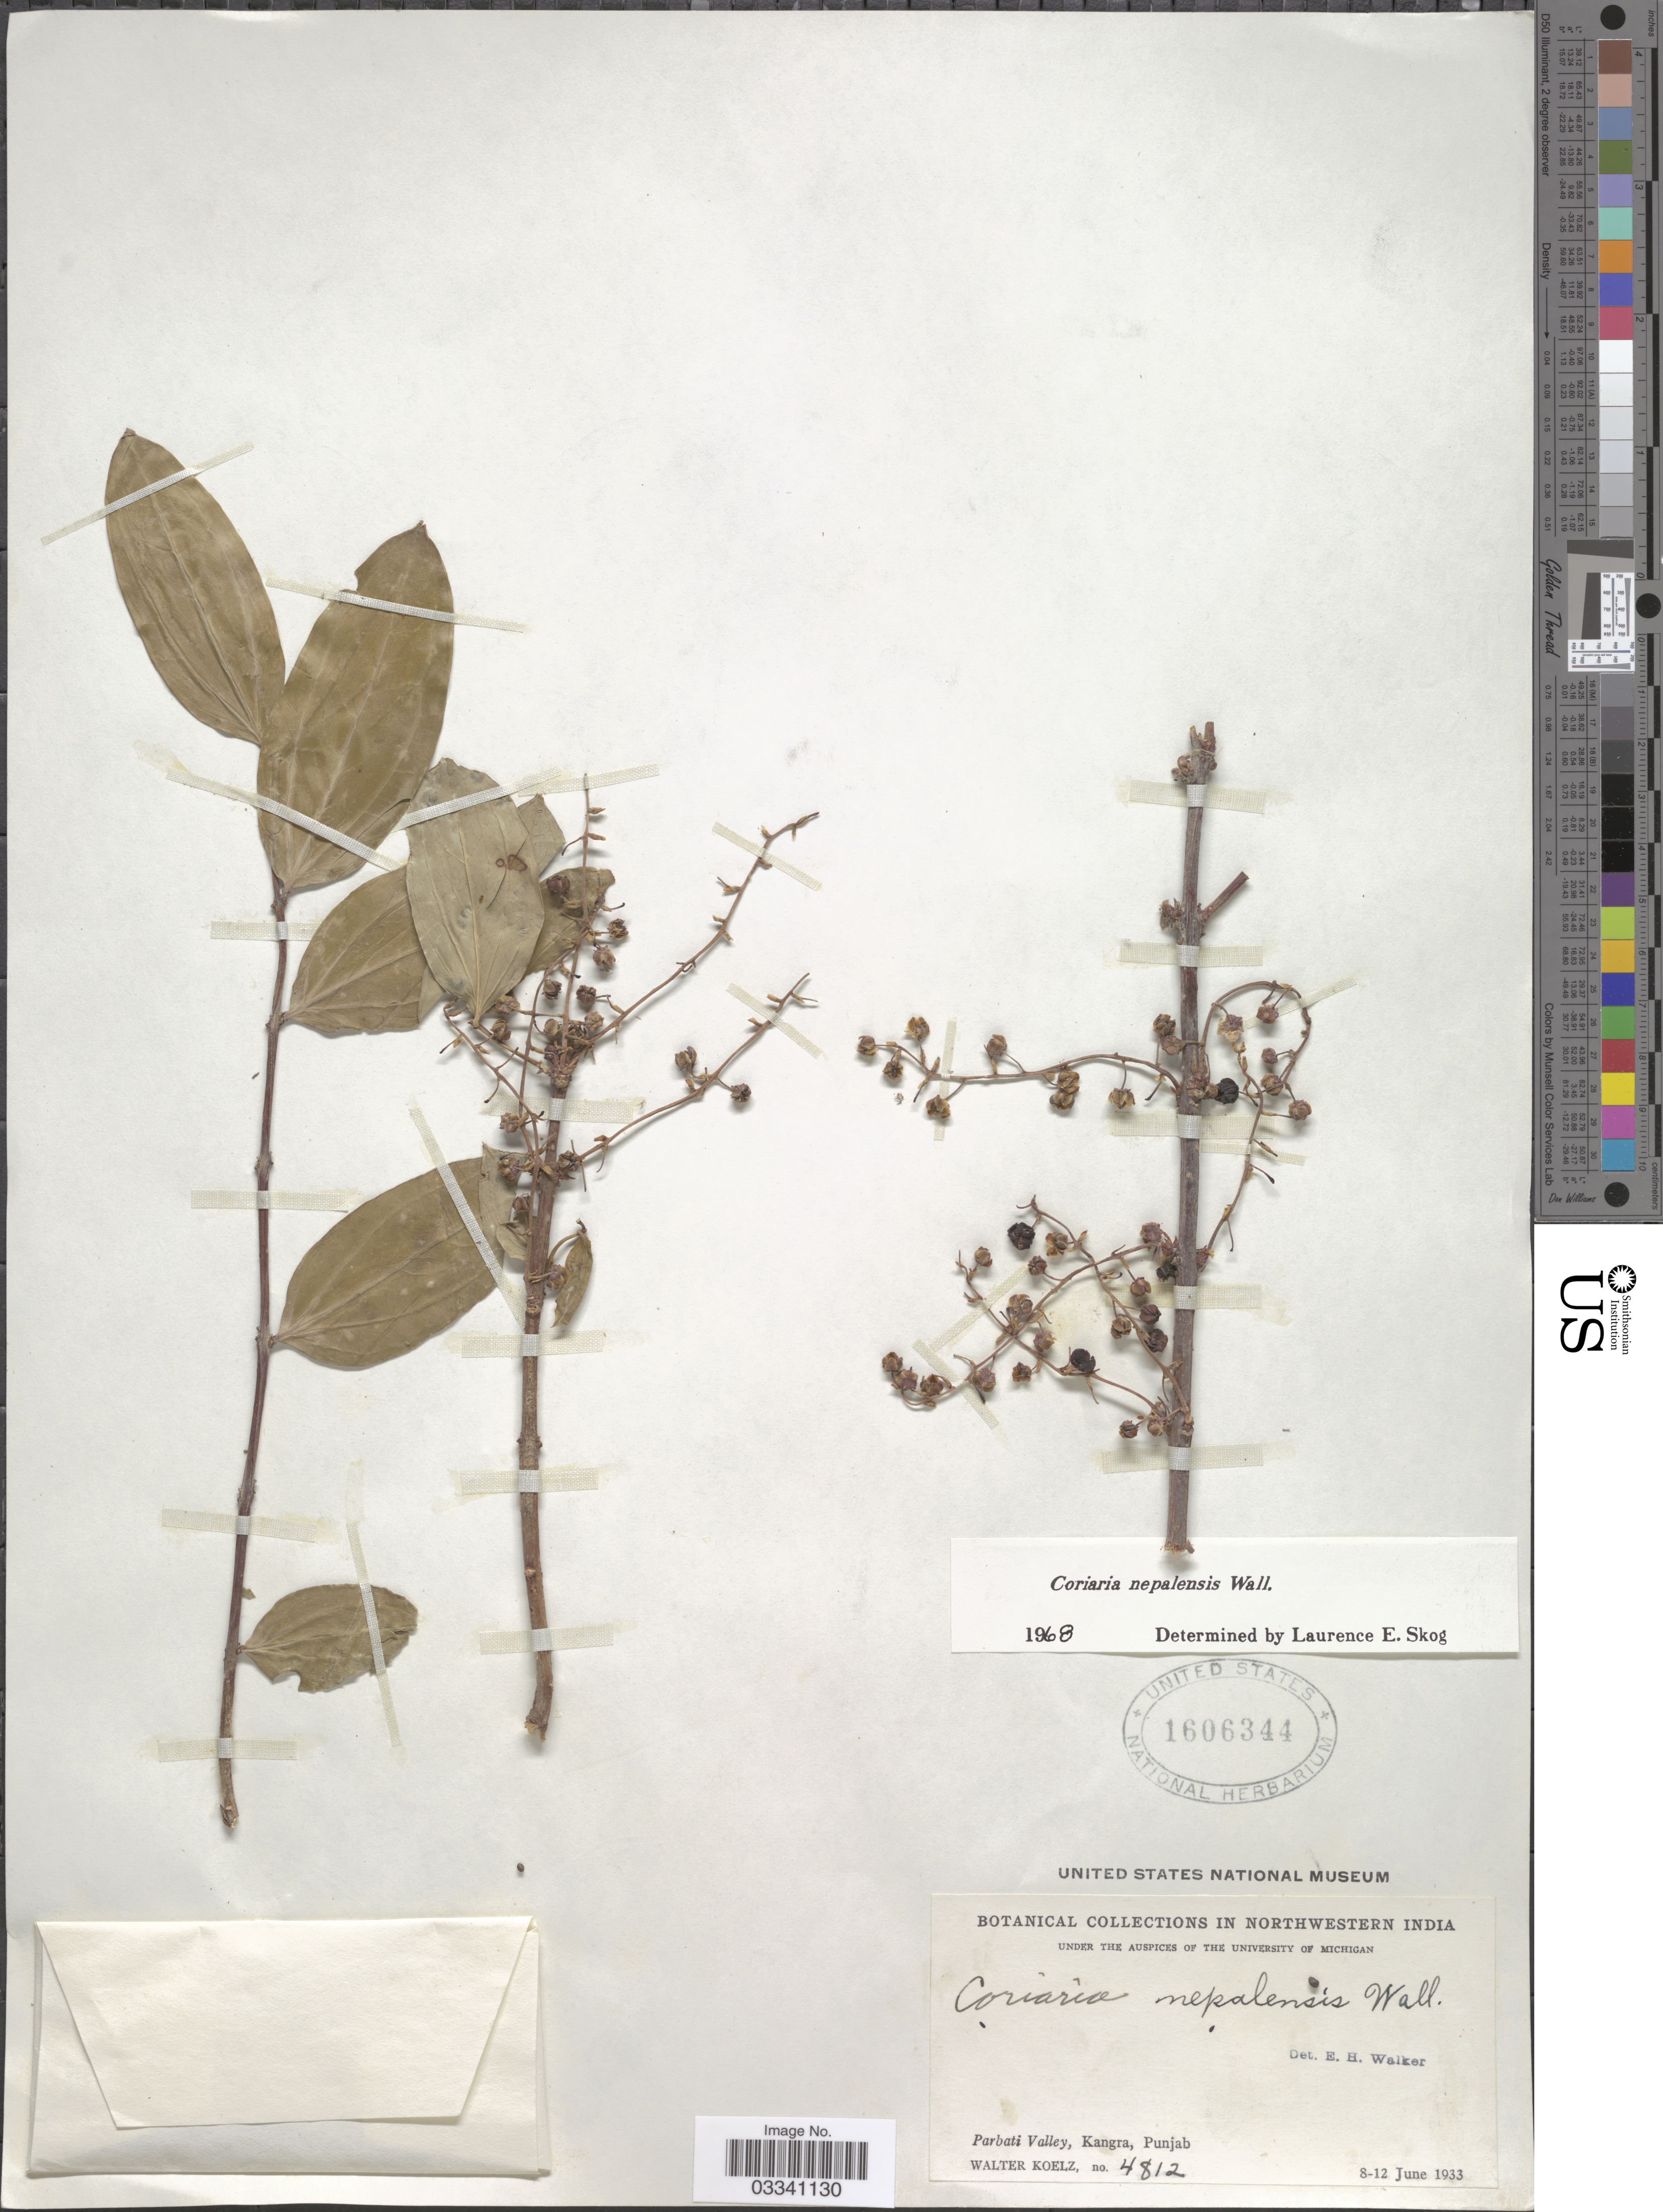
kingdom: Plantae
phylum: Tracheophyta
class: Magnoliopsida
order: Cucurbitales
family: Coriariaceae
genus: Coriaria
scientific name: Coriaria nepalensis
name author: Wall.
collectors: W. N. Koelz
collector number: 4812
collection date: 1933-06-08/1933-06-12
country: India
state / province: Punjab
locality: Northwestern India. Parbati Valley, Kangra.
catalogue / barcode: US 1606344